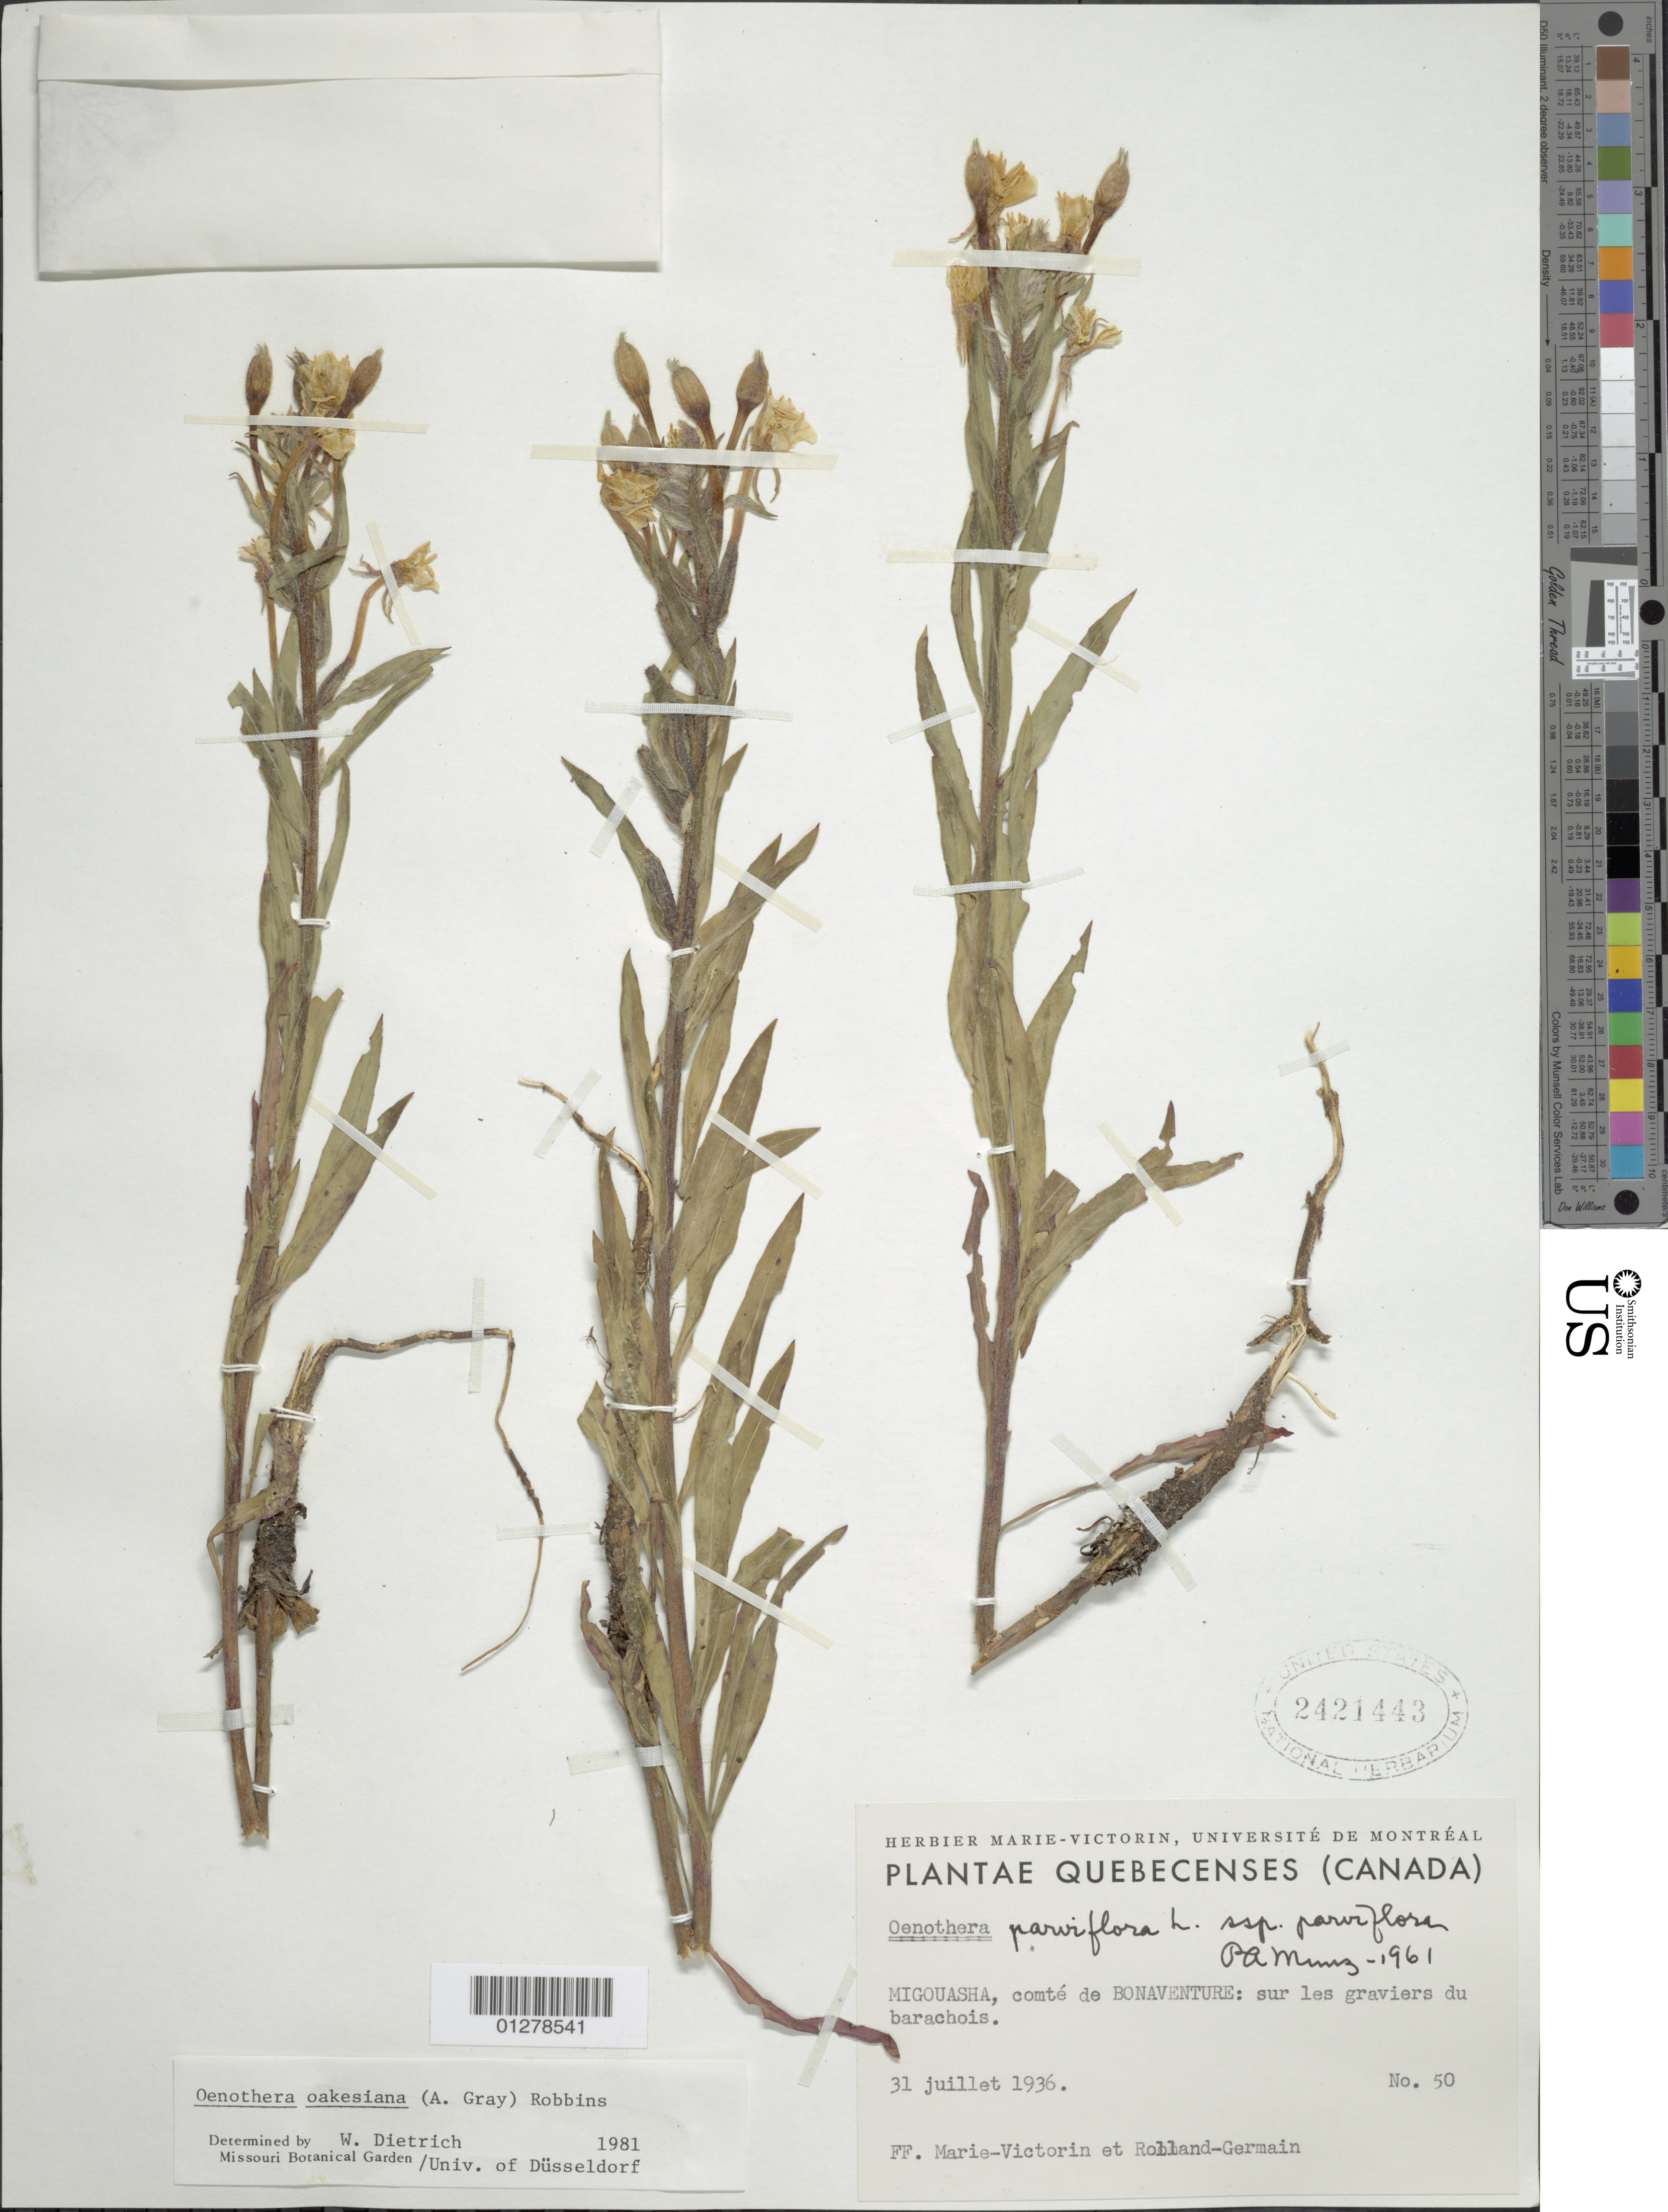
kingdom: Plantae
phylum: Tracheophyta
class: Magnoliopsida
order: Myrtales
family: Onagraceae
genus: Oenothera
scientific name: Oenothera oakesiana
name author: (A. Gray) J.W. Robbins ex S. Watson & J.M. Coult.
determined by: Dietrich, W.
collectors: Fr. Marie-Victorin & Rolland-Germain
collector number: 50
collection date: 1936-07-31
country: Canada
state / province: Quebec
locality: Migouasha, comte de Bonaventure: sur les graviers du barachois.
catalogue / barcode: US 2421443